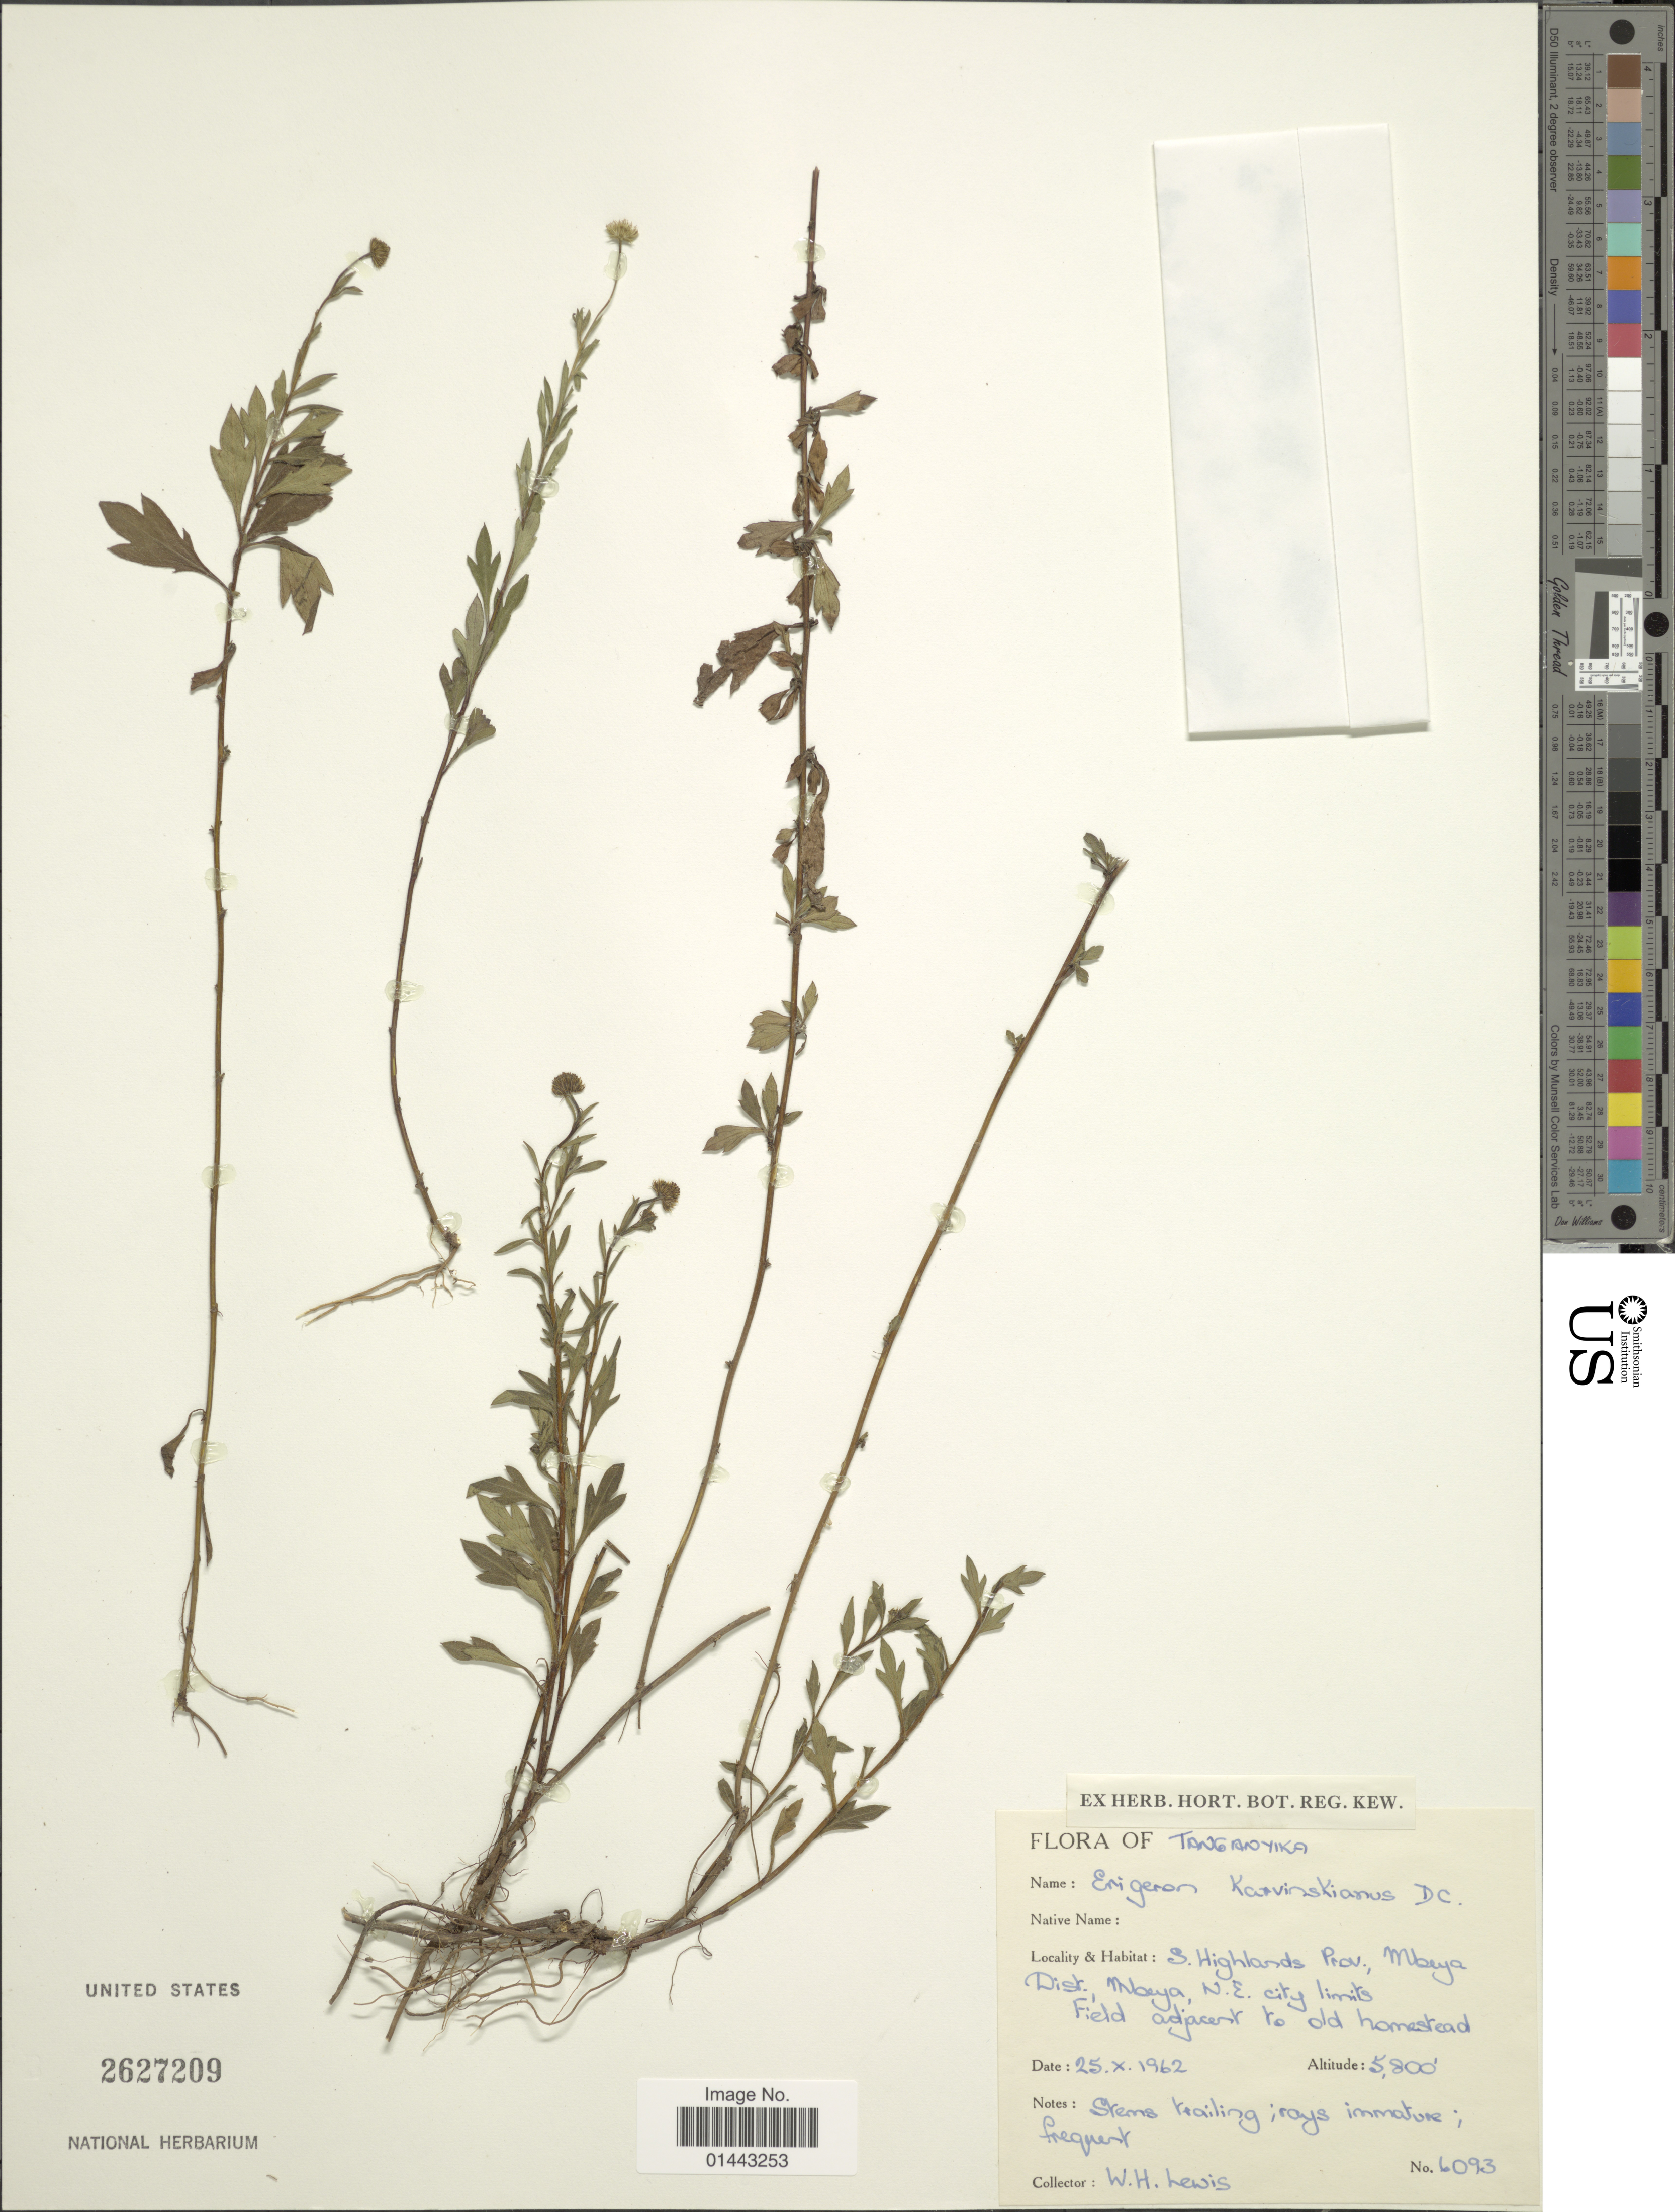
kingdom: Plantae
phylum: Tracheophyta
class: Magnoliopsida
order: Asterales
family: Asteraceae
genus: Erigeron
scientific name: Erigeron karvinskianus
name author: DC.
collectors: W. H. Lewis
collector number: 6093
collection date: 1962-10-25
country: Tanzania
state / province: Mbeya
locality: Tanganoyika, S. Highlands Prov., Mbeya Dist., Mbeya, N.E. city limits, field adjacent to old homestead.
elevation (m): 1768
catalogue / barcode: US 2627209